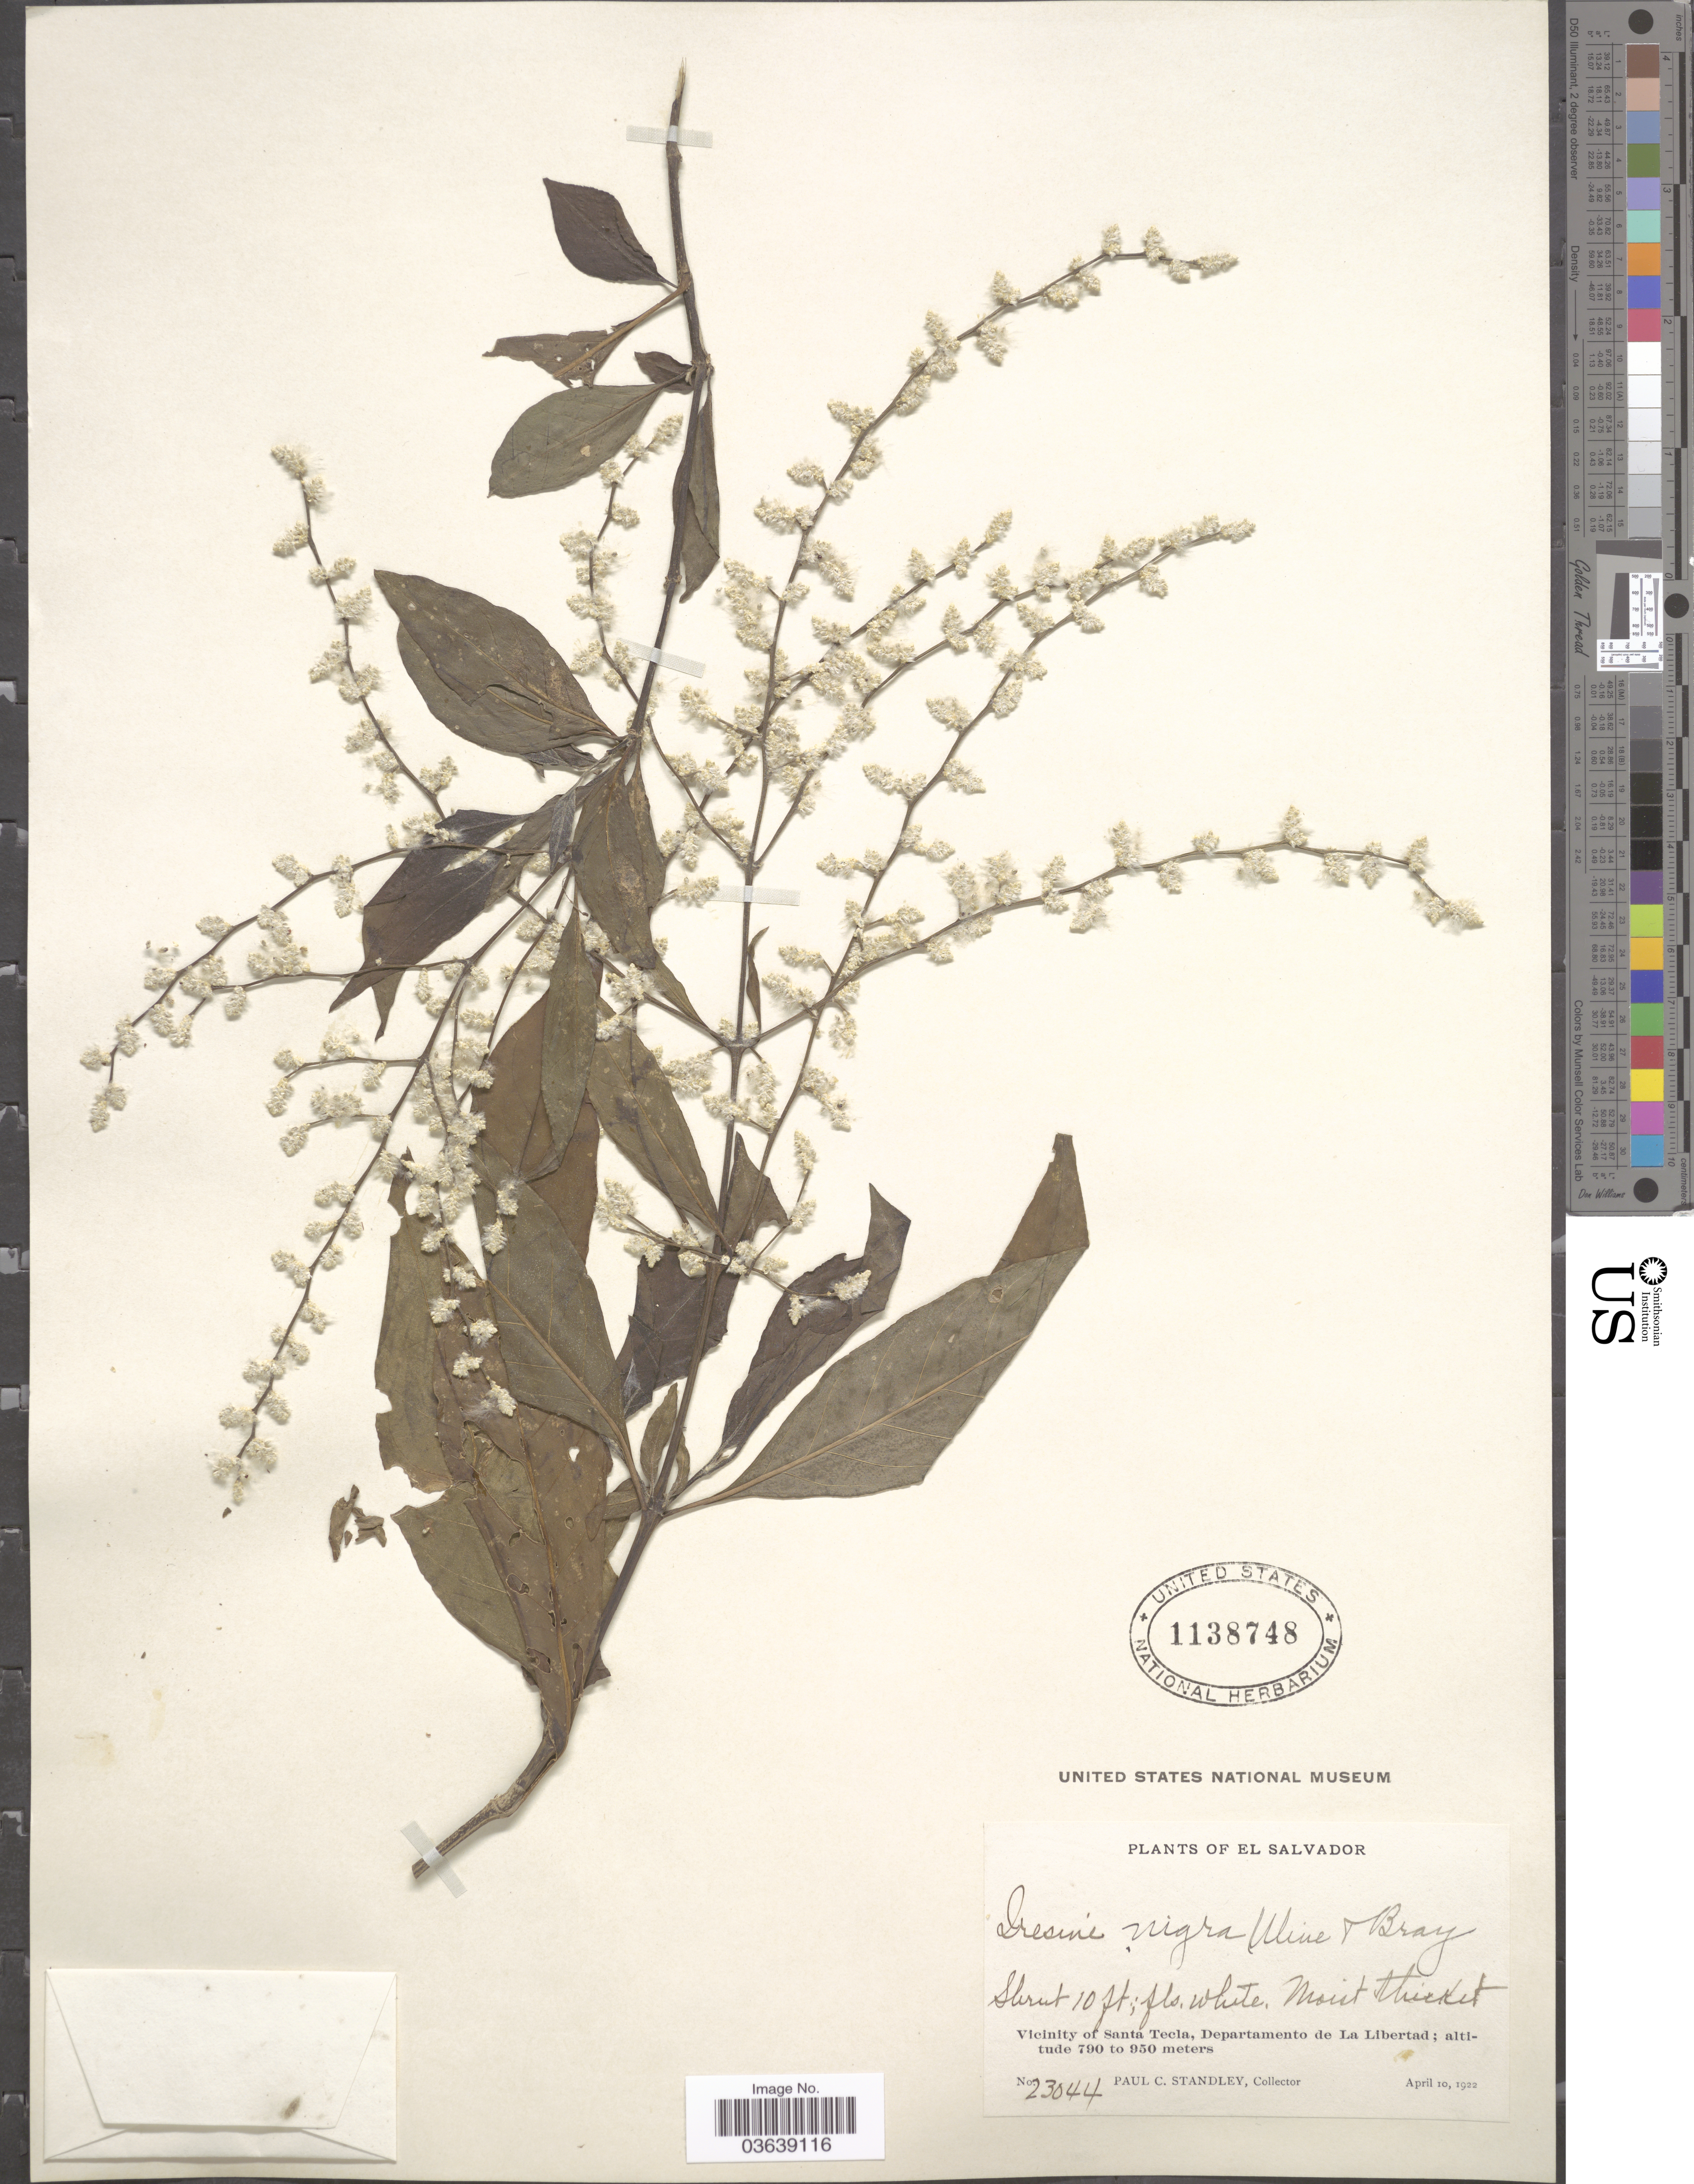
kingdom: Plantae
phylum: Tracheophyta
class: Magnoliopsida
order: Caryophyllales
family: Amaranthaceae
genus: Iresine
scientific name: Iresine nigra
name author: Uline & W.L. Bray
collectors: P. C. Standley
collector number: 23044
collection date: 1922-04-10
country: El Salvador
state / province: La Libertad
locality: Vicinity of Santa Tecla, Departamento de La Libertad.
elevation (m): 790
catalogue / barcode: US 1138748